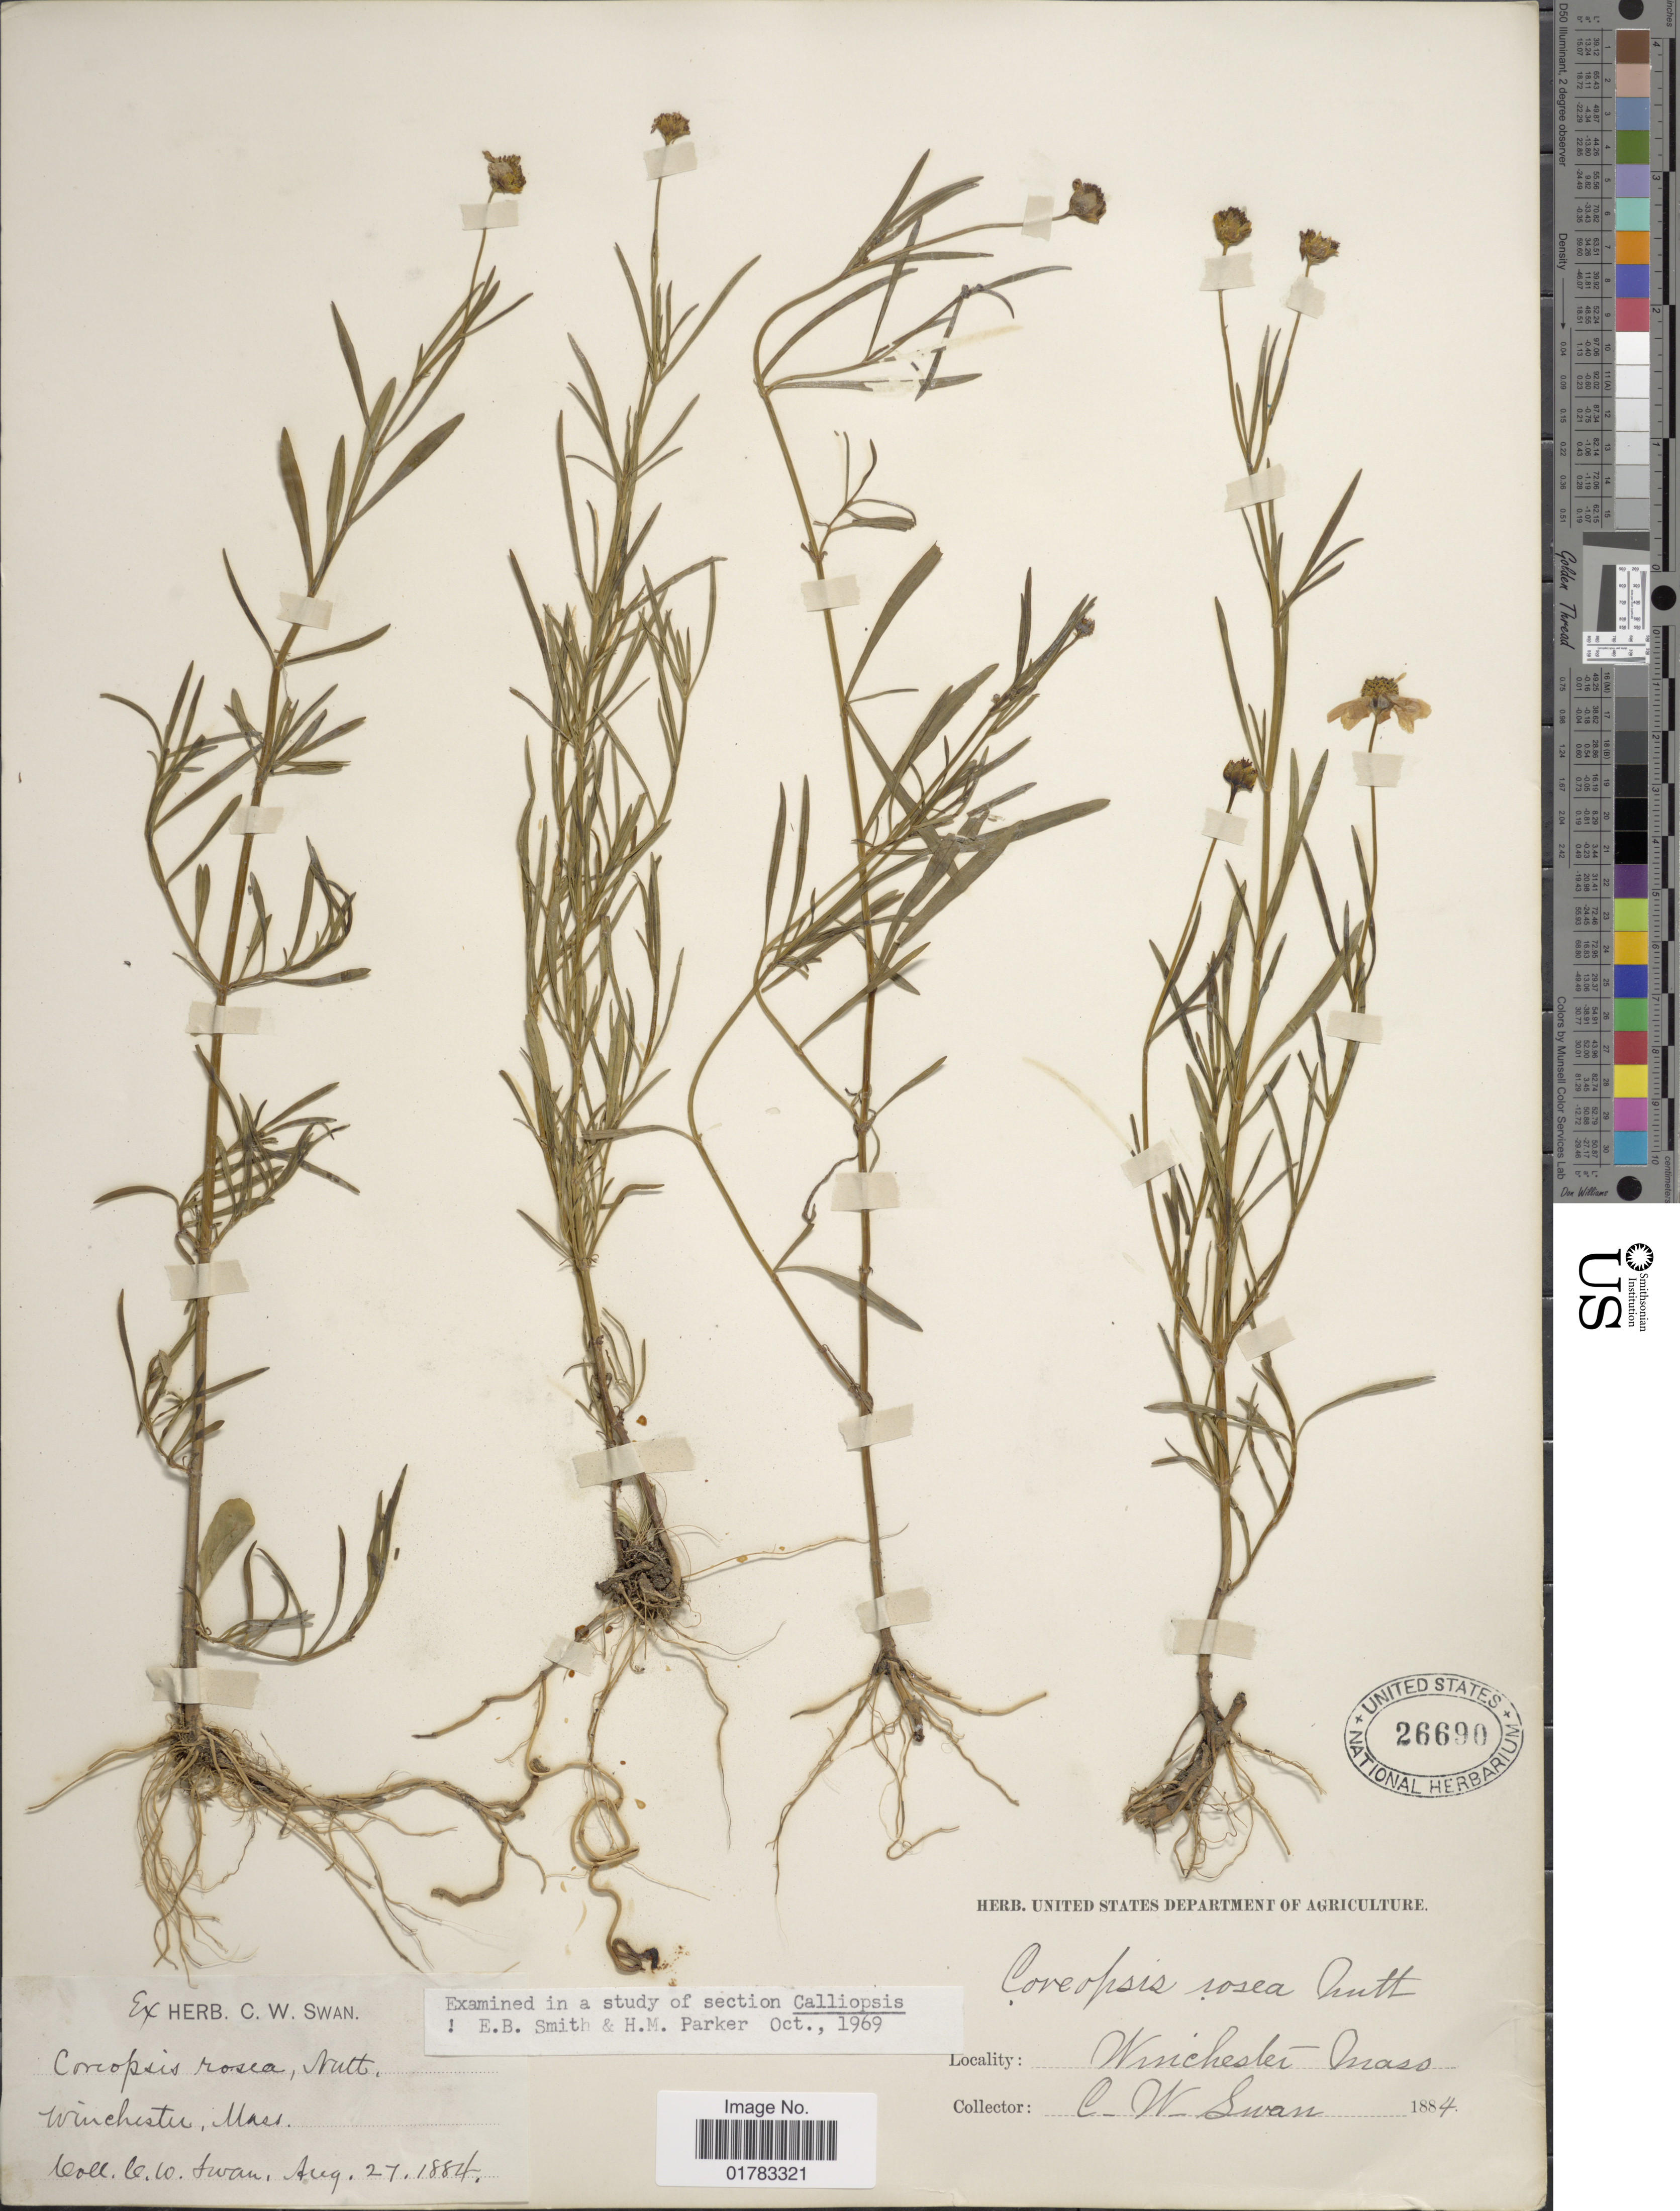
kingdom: Plantae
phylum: Tracheophyta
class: Magnoliopsida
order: Asterales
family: Asteraceae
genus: Coreopsis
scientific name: Coreopsis rosea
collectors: C. Swan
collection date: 1884-08-27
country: United States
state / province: Massachusetts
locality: Winchester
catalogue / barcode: US 26690